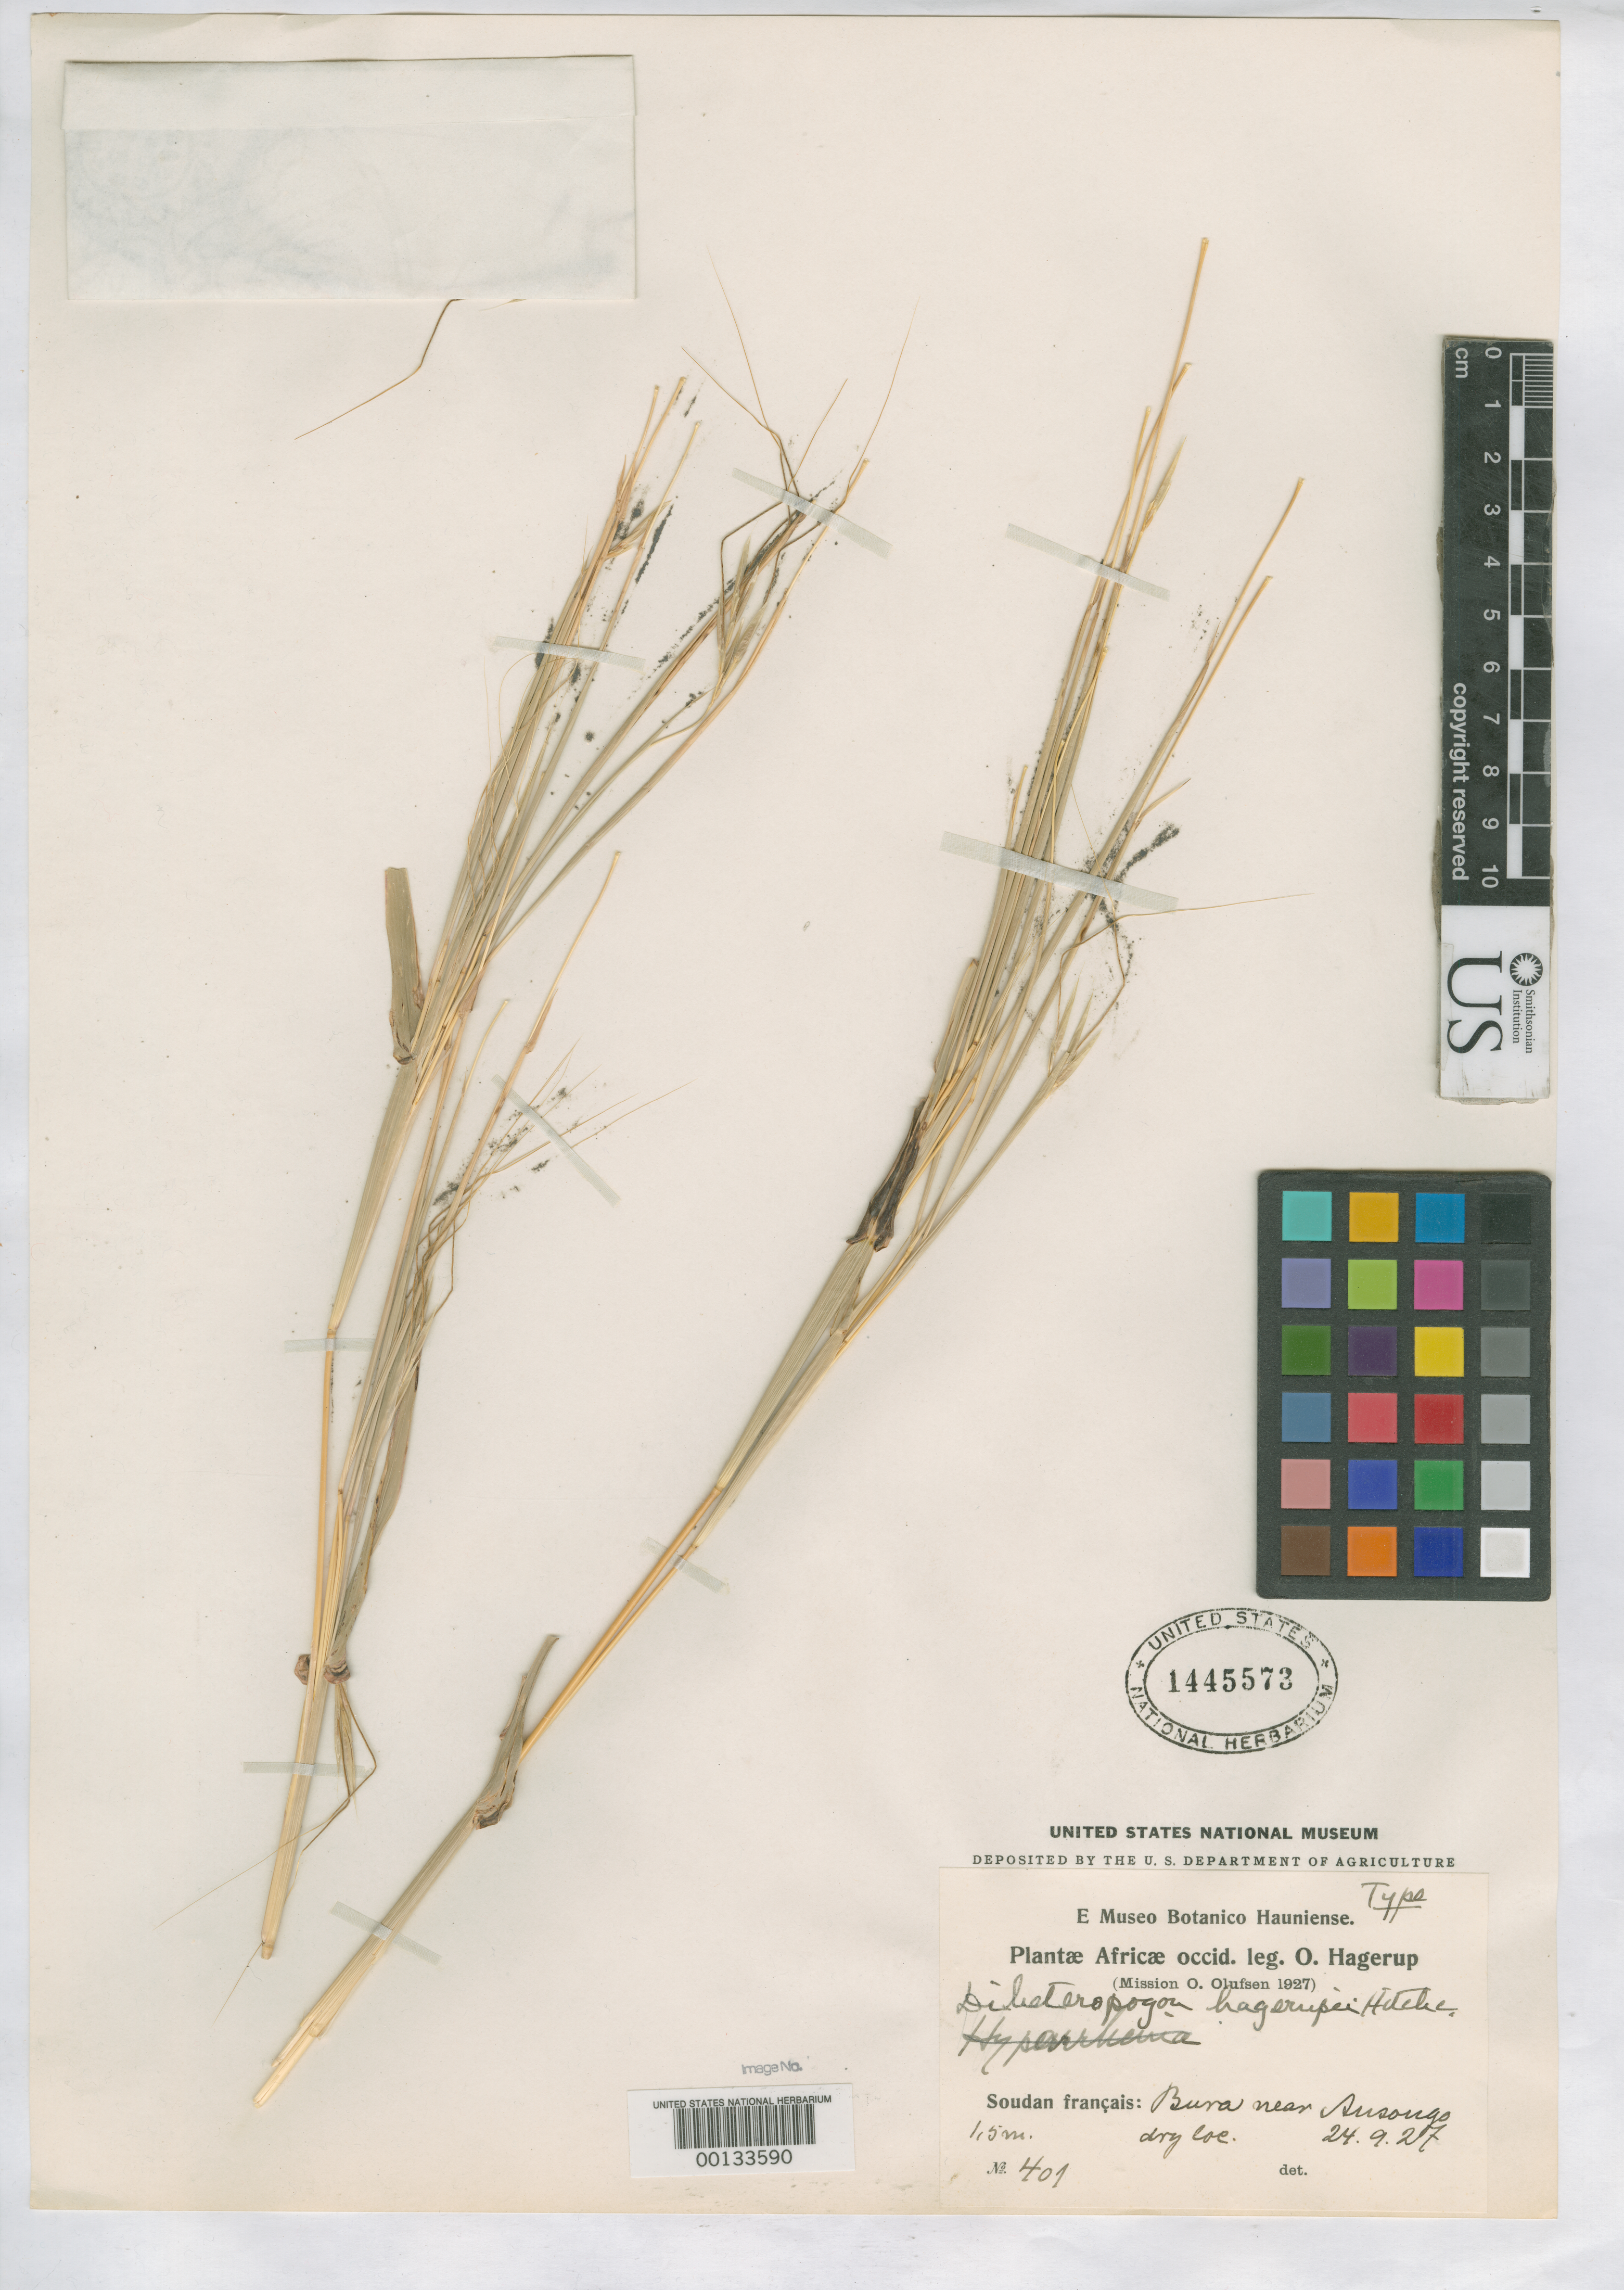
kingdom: Plantae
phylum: Tracheophyta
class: Liliopsida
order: Poales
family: Poaceae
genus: Diheteropogon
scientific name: Diheteropogon hagerupii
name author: Hitchc.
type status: Holotype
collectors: O. Hagerup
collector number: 401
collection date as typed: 24 Sep 1927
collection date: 1927-09-24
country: Niger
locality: Soudan français: Bura near Ansongo.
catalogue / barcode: US 1445573